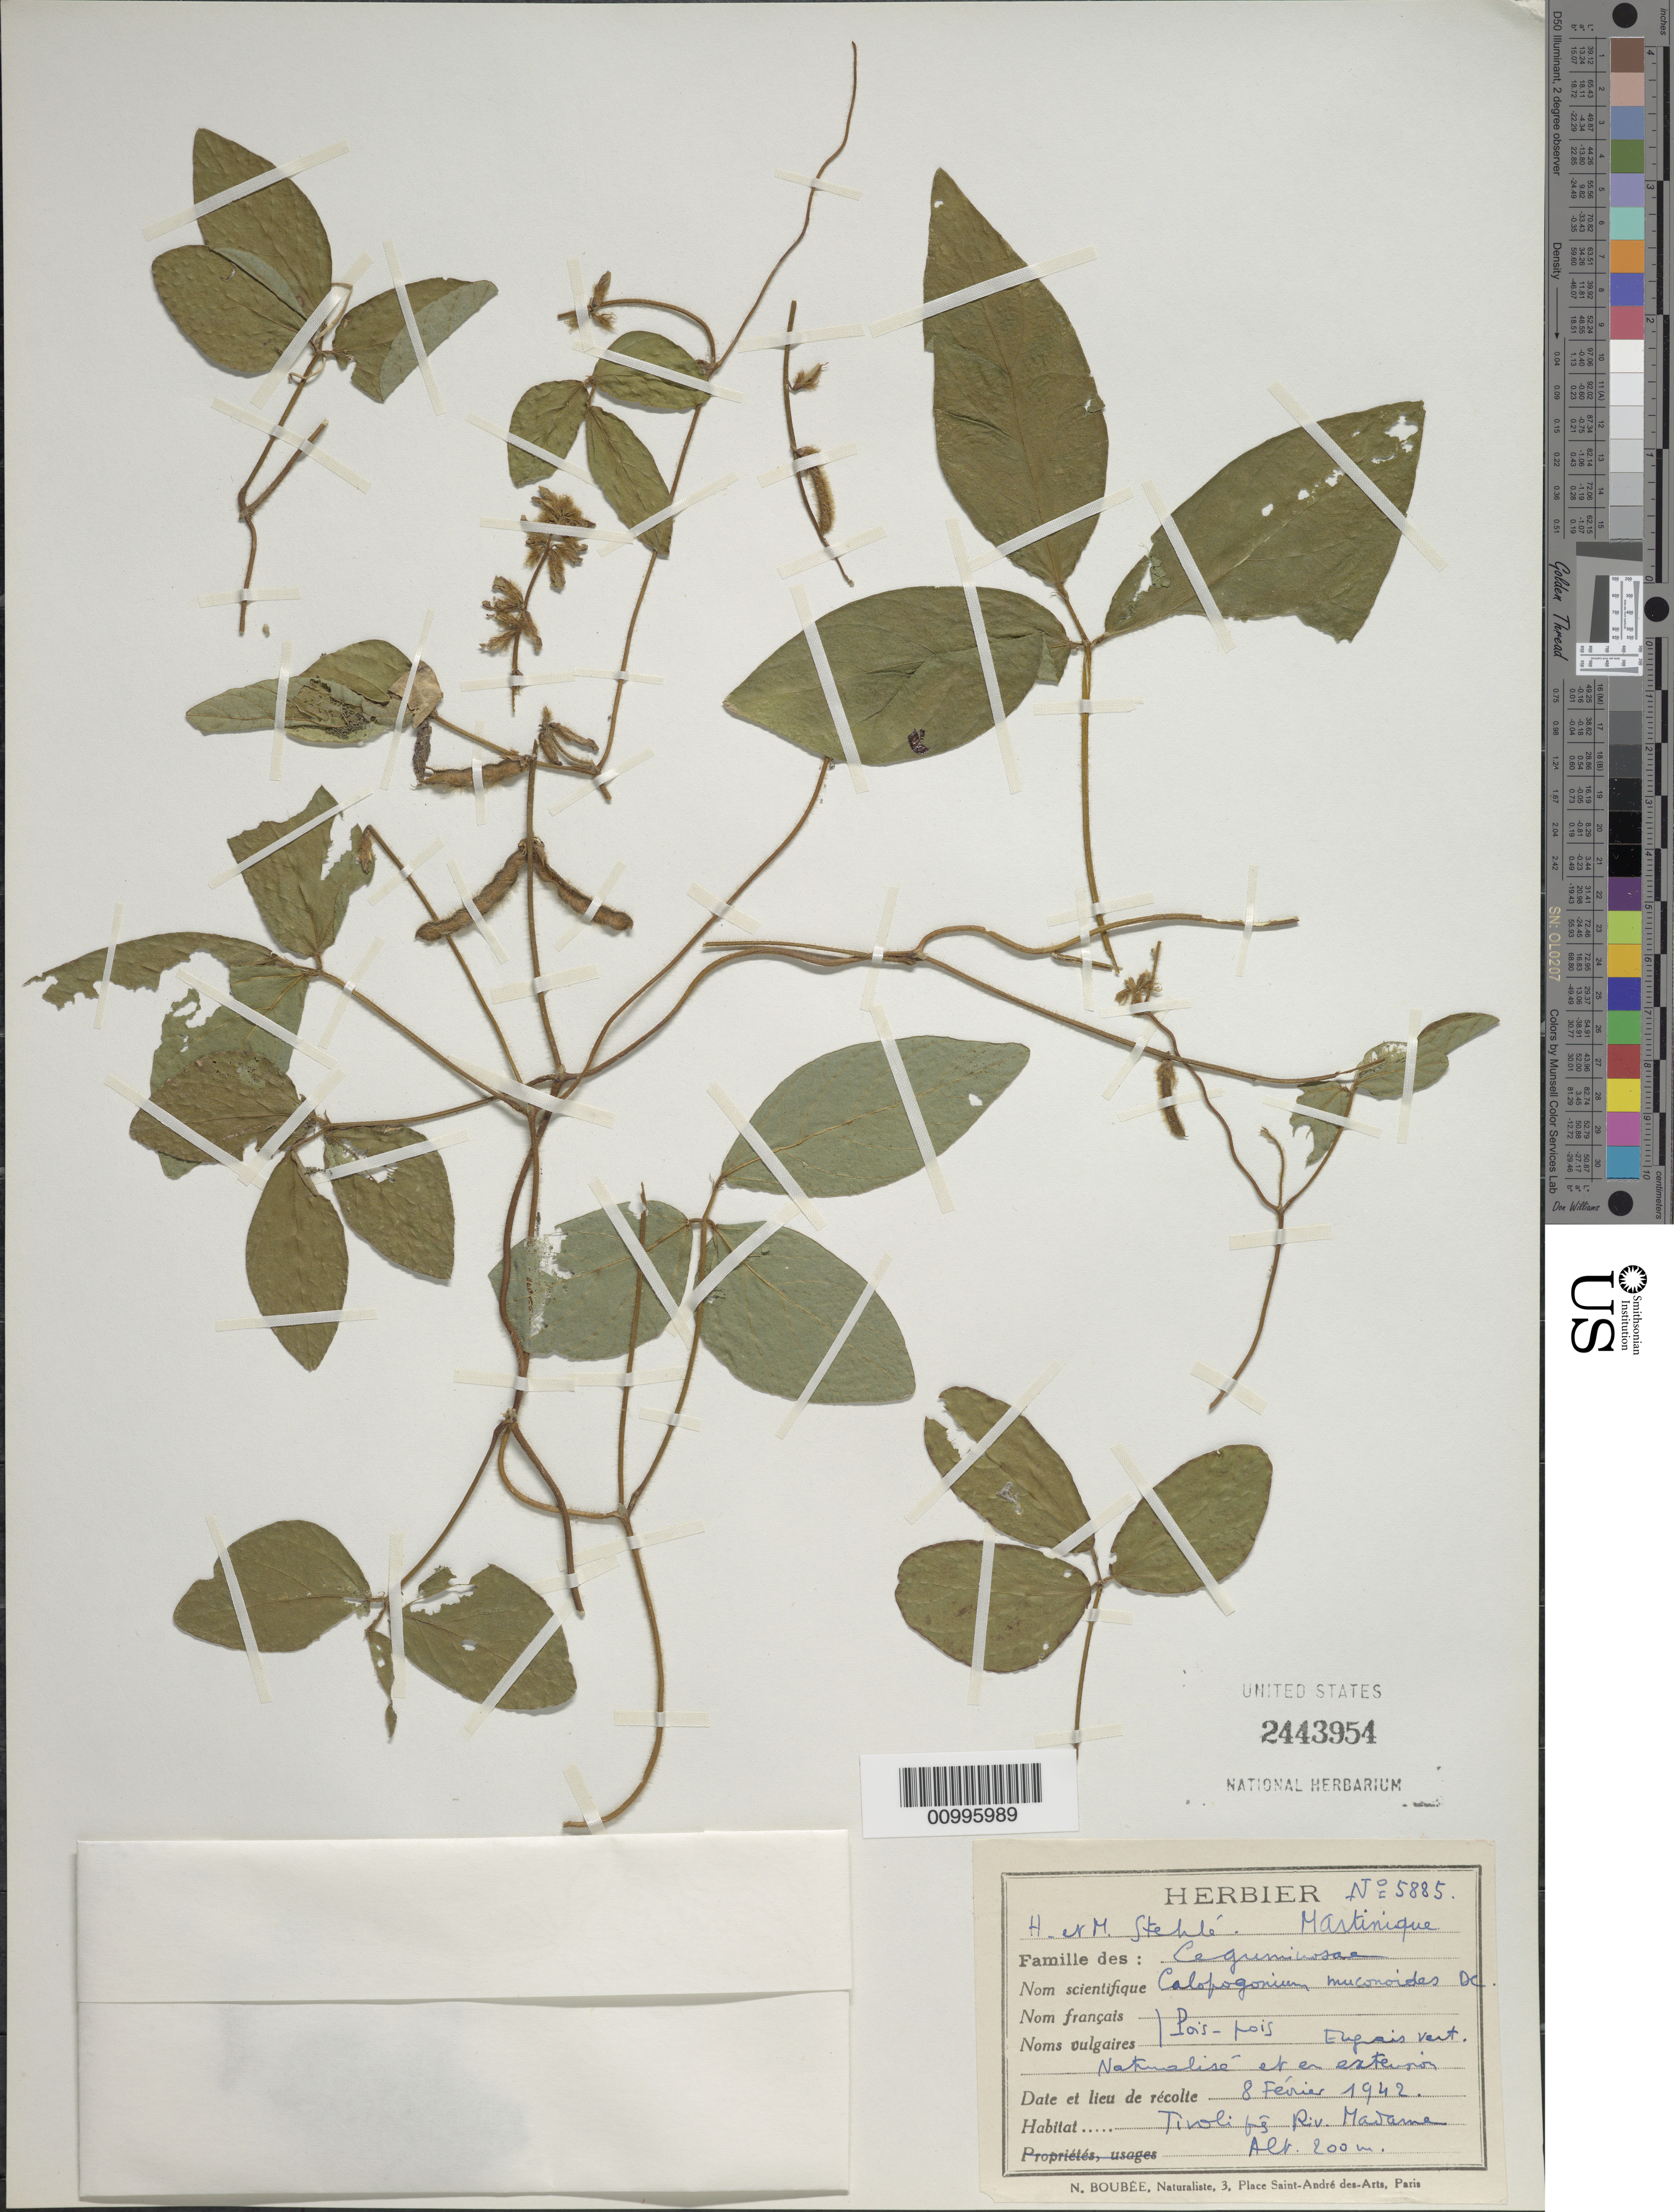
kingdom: Plantae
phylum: Tracheophyta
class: Magnoliopsida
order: Fabales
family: Fabaceae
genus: Calopogonium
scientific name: Calopogonium mucunoides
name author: Desv.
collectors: H. Stehlé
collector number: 5885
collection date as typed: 08 Feb 1942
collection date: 1942-02-08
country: Martinique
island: Martinique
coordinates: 0 N, 0 E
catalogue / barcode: US 2443954